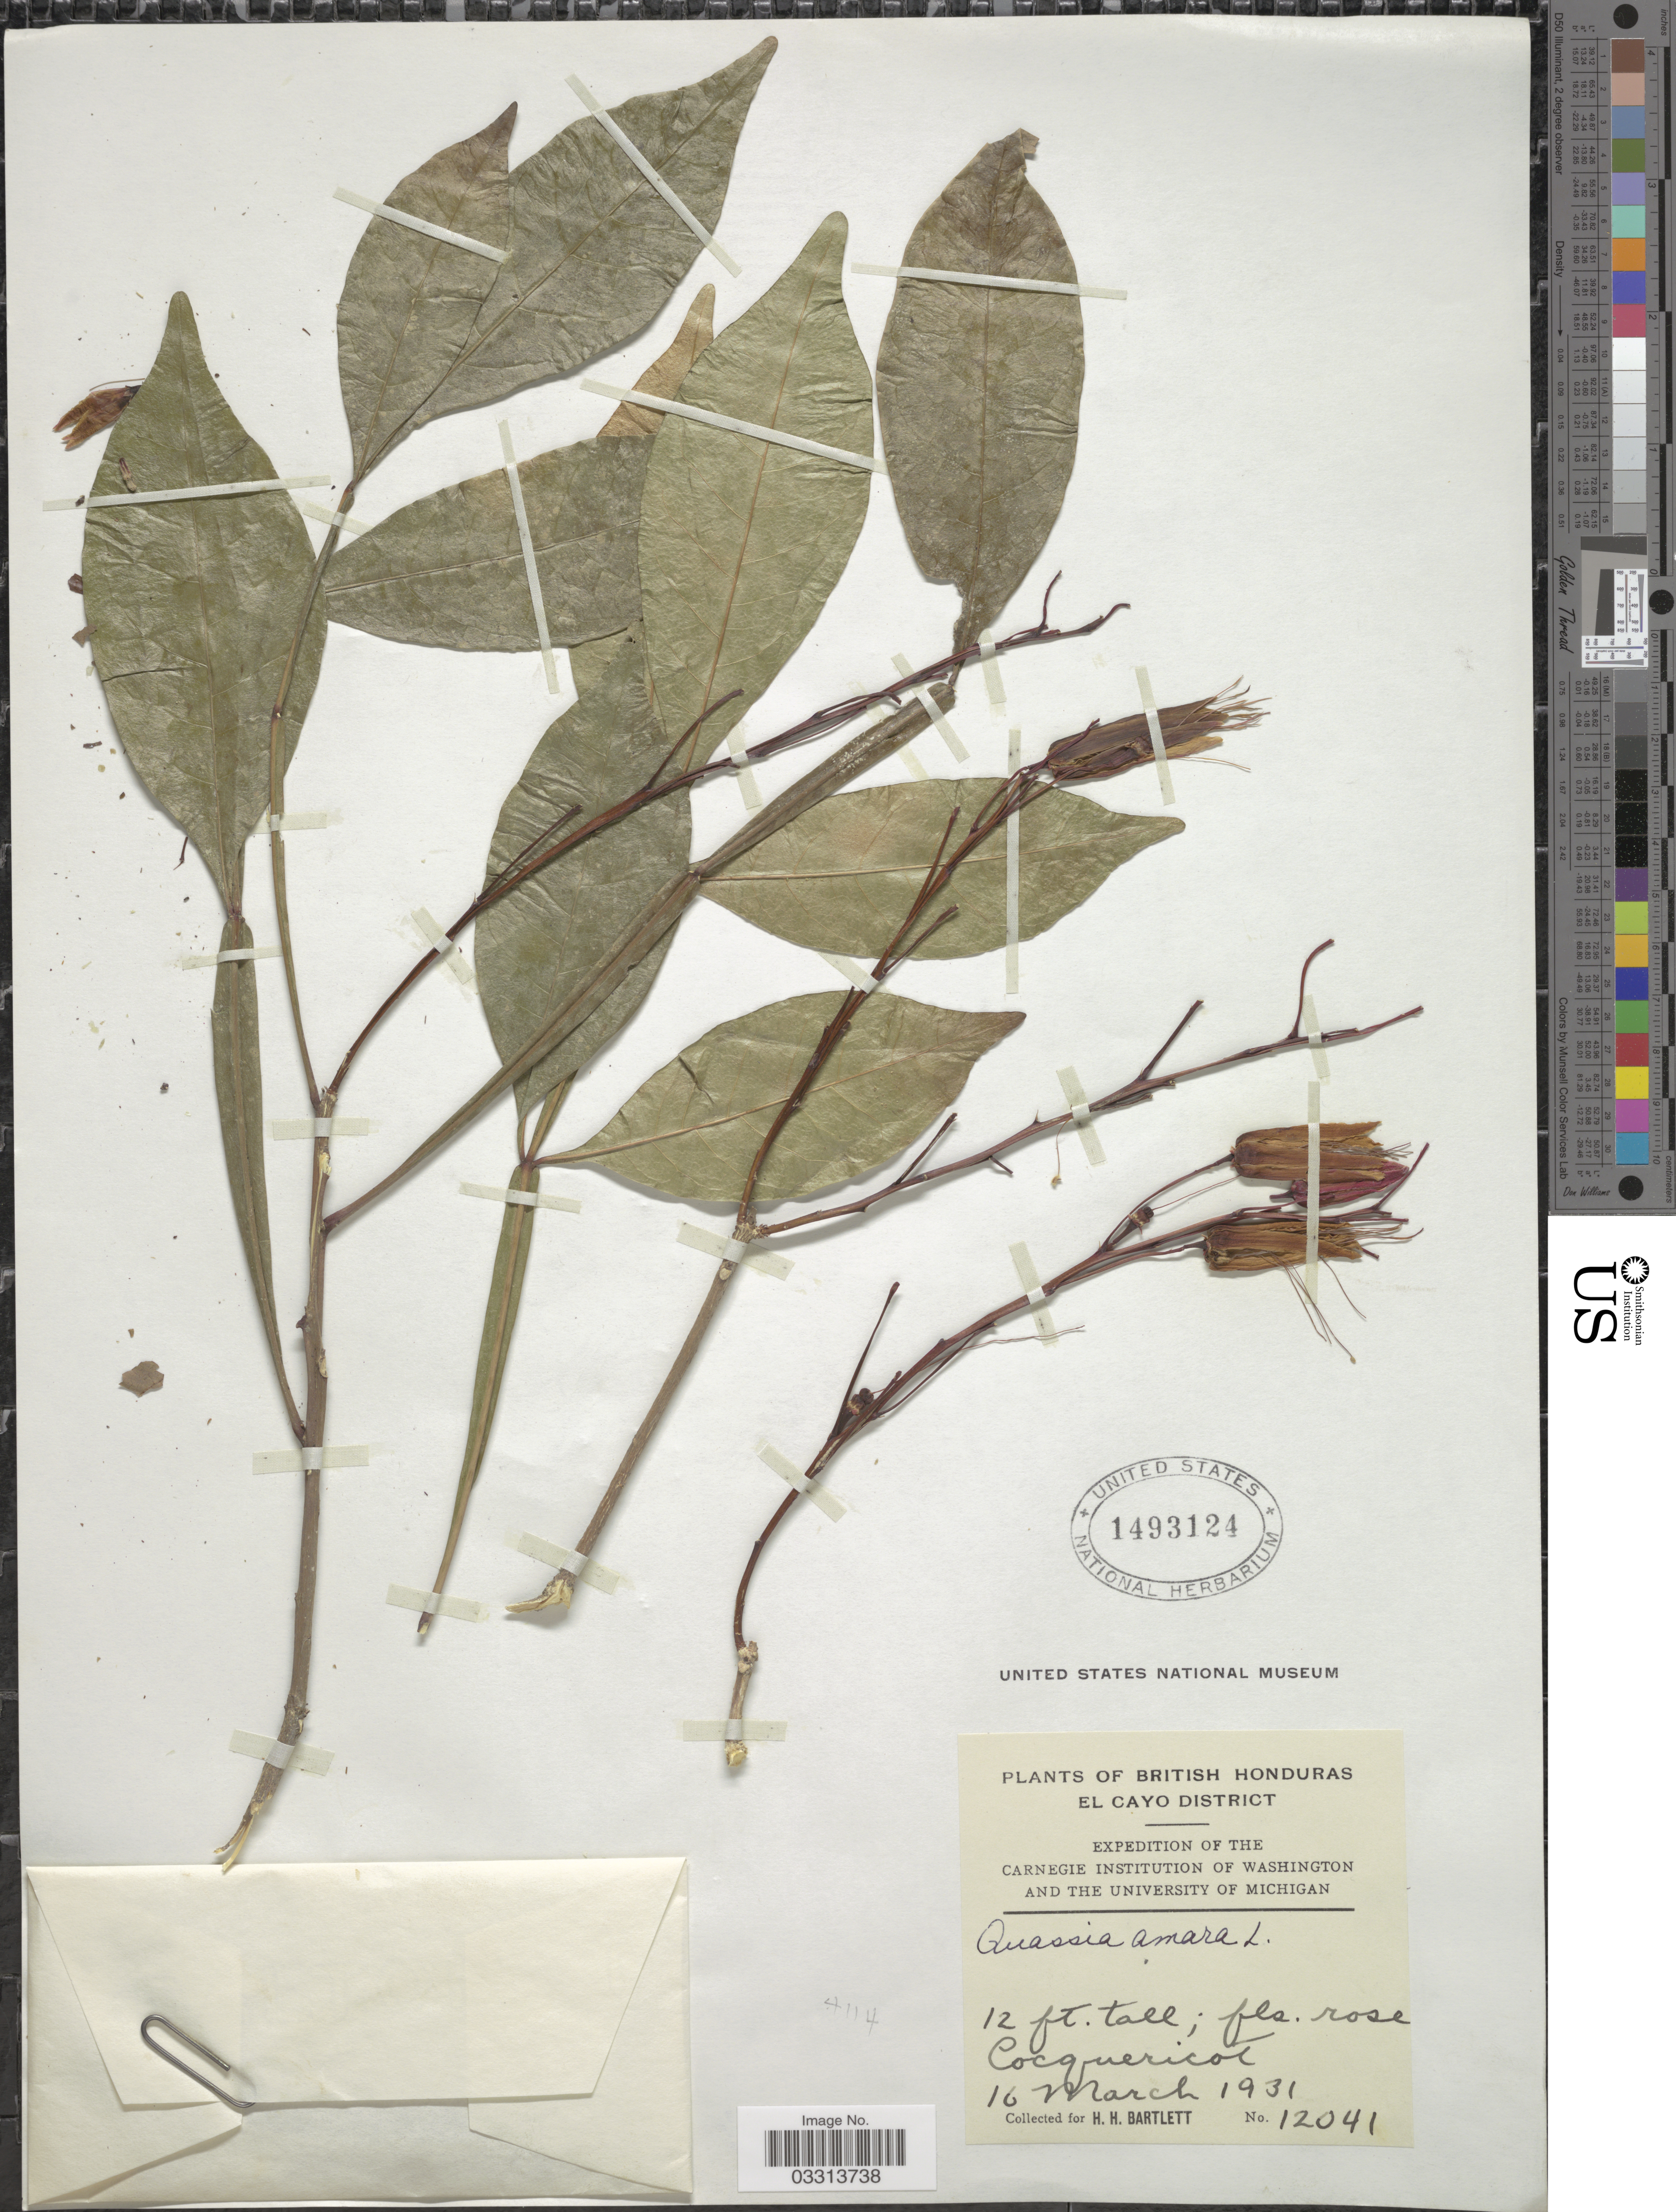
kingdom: Plantae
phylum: Tracheophyta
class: Magnoliopsida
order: Sapindales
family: Simaroubaceae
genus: Quassia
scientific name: Quassia amara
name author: L.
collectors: H. H. Bartlett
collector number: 12041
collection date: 1931-03-16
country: Belize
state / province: Cayo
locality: British Honduras, El Cayo District, Cocquericot.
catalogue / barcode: US 1493124